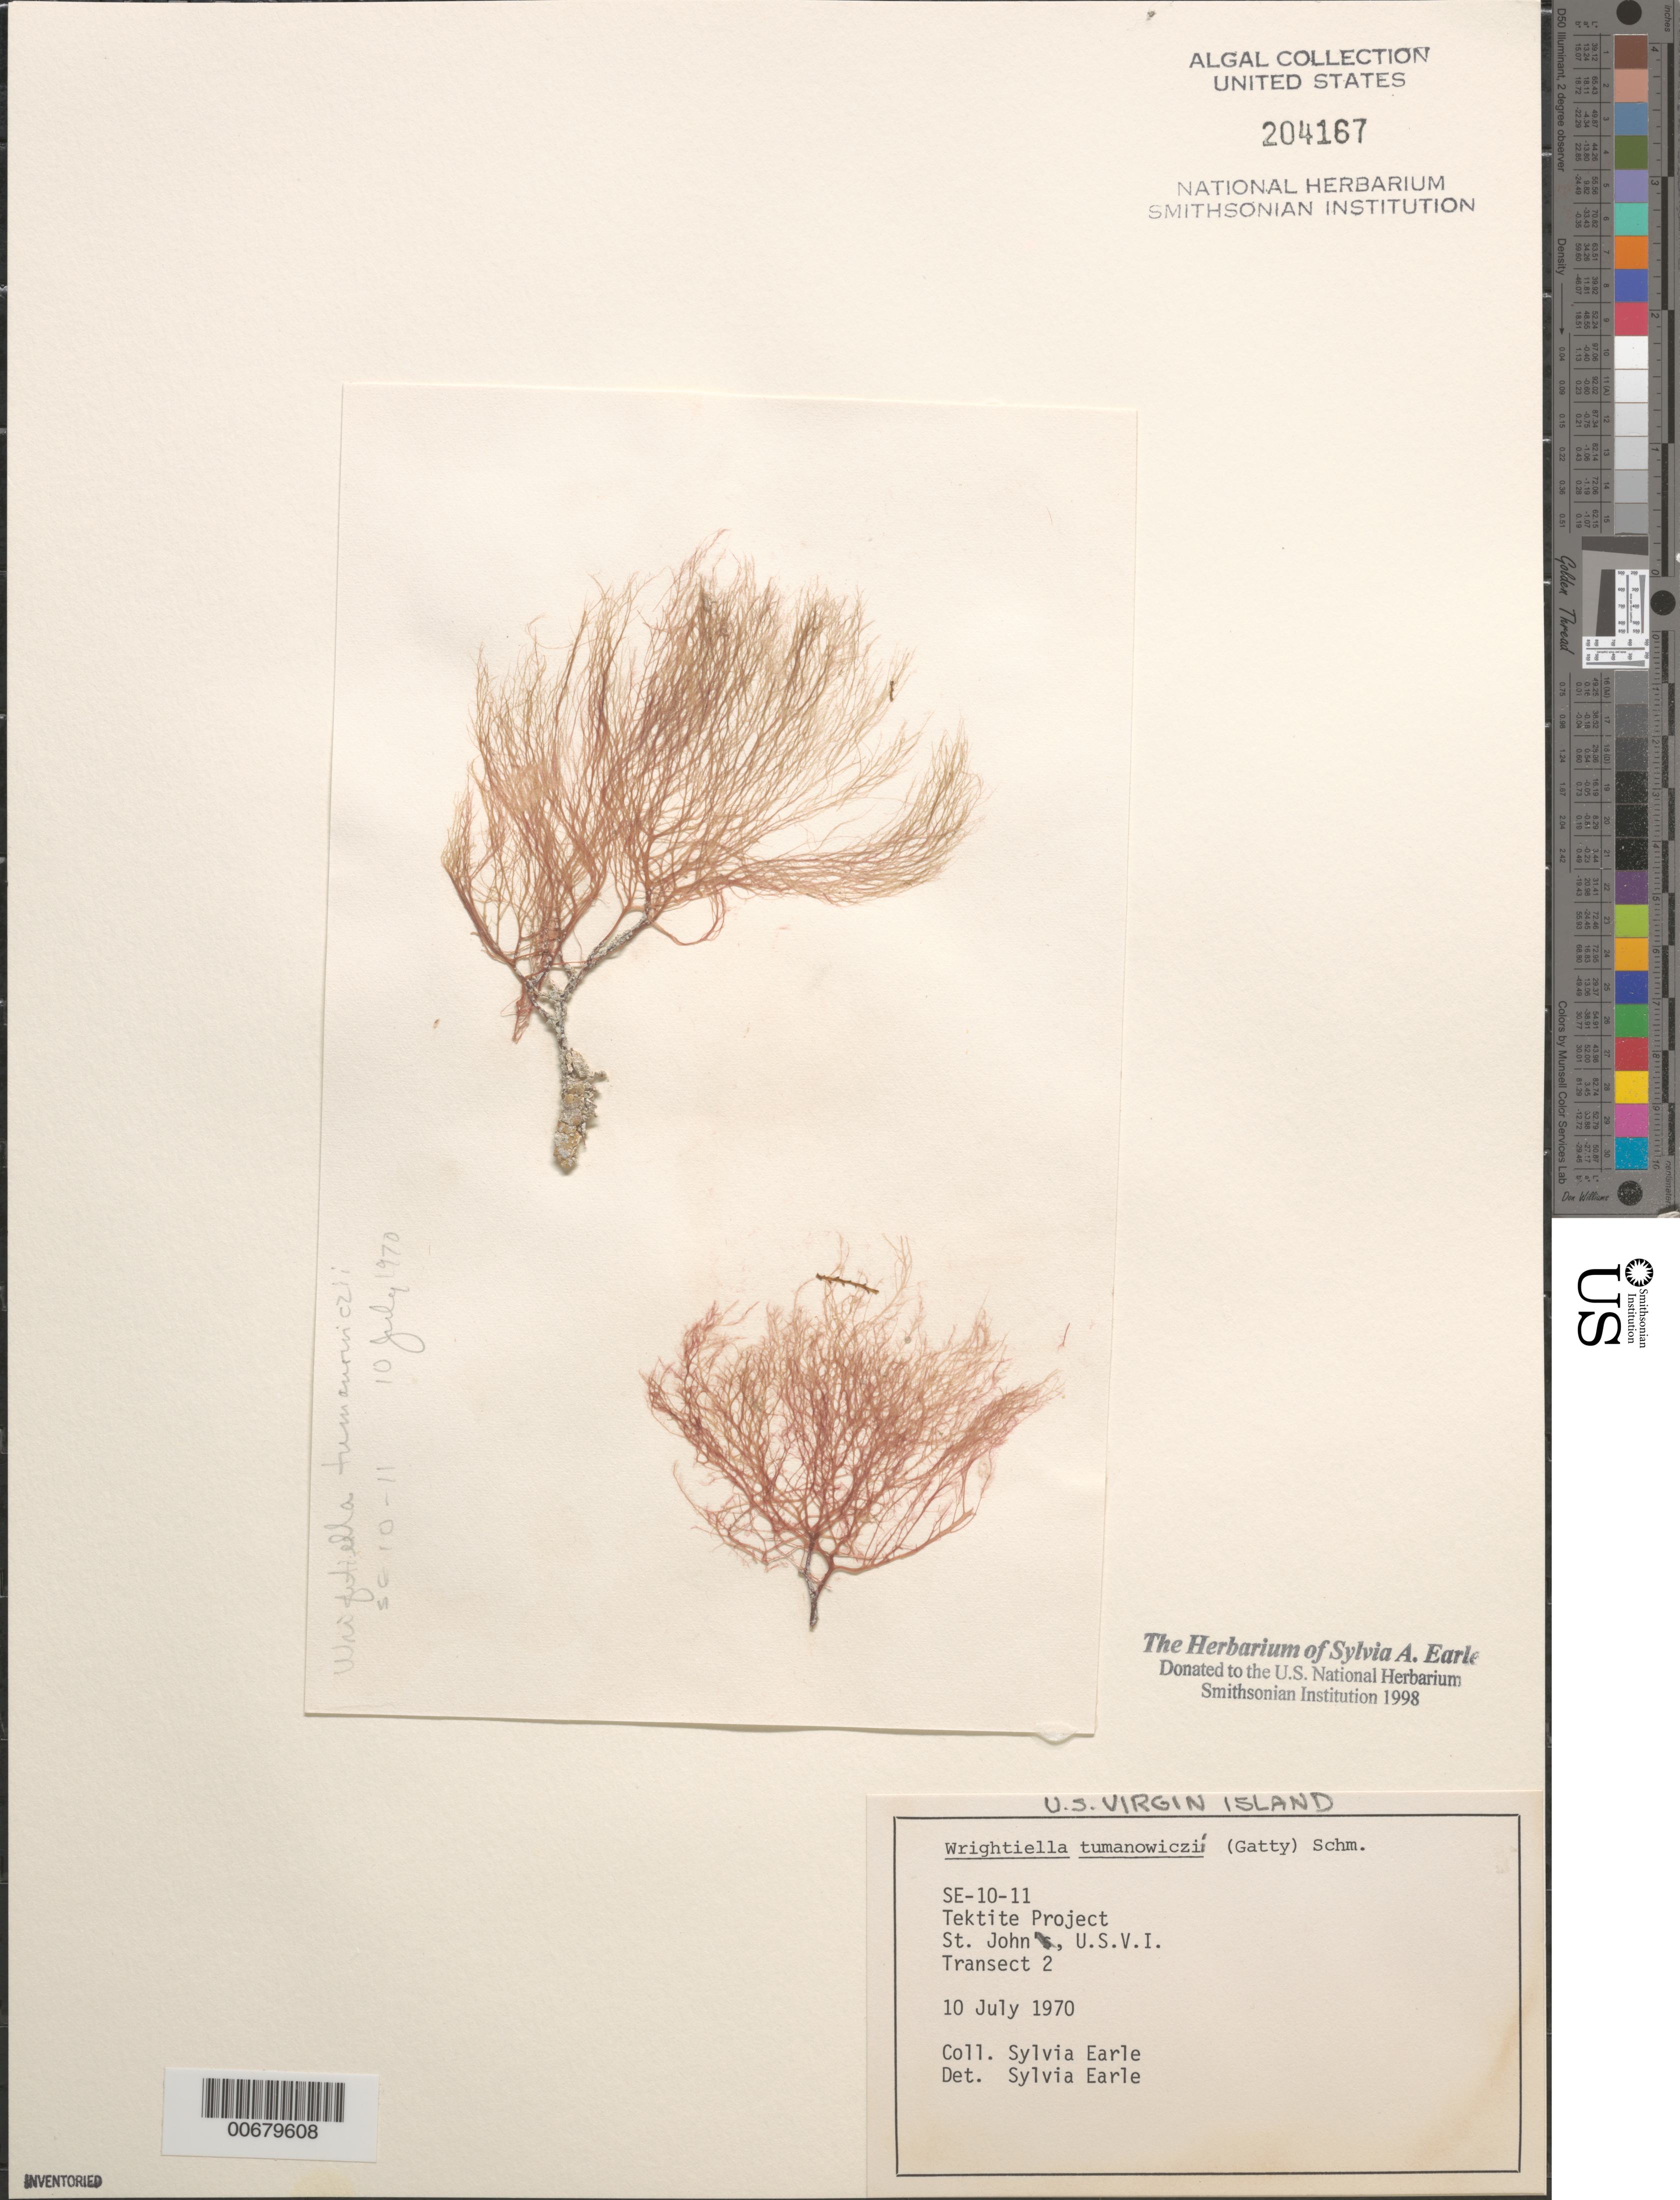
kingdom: Plantae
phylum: Rhodophyta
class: Florideophyceae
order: Ceramiales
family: Rhodomelaceae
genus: Wrightiella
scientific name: Wrightiella tumanowiczii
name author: (Gatty ex Harv.) F. Schmitz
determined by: Earle, S. A.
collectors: S. A. Earle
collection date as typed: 10 Jul 1970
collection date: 1970-07-10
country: U.S. Virgin Islands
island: St. John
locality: Tektite Project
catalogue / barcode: US 204167